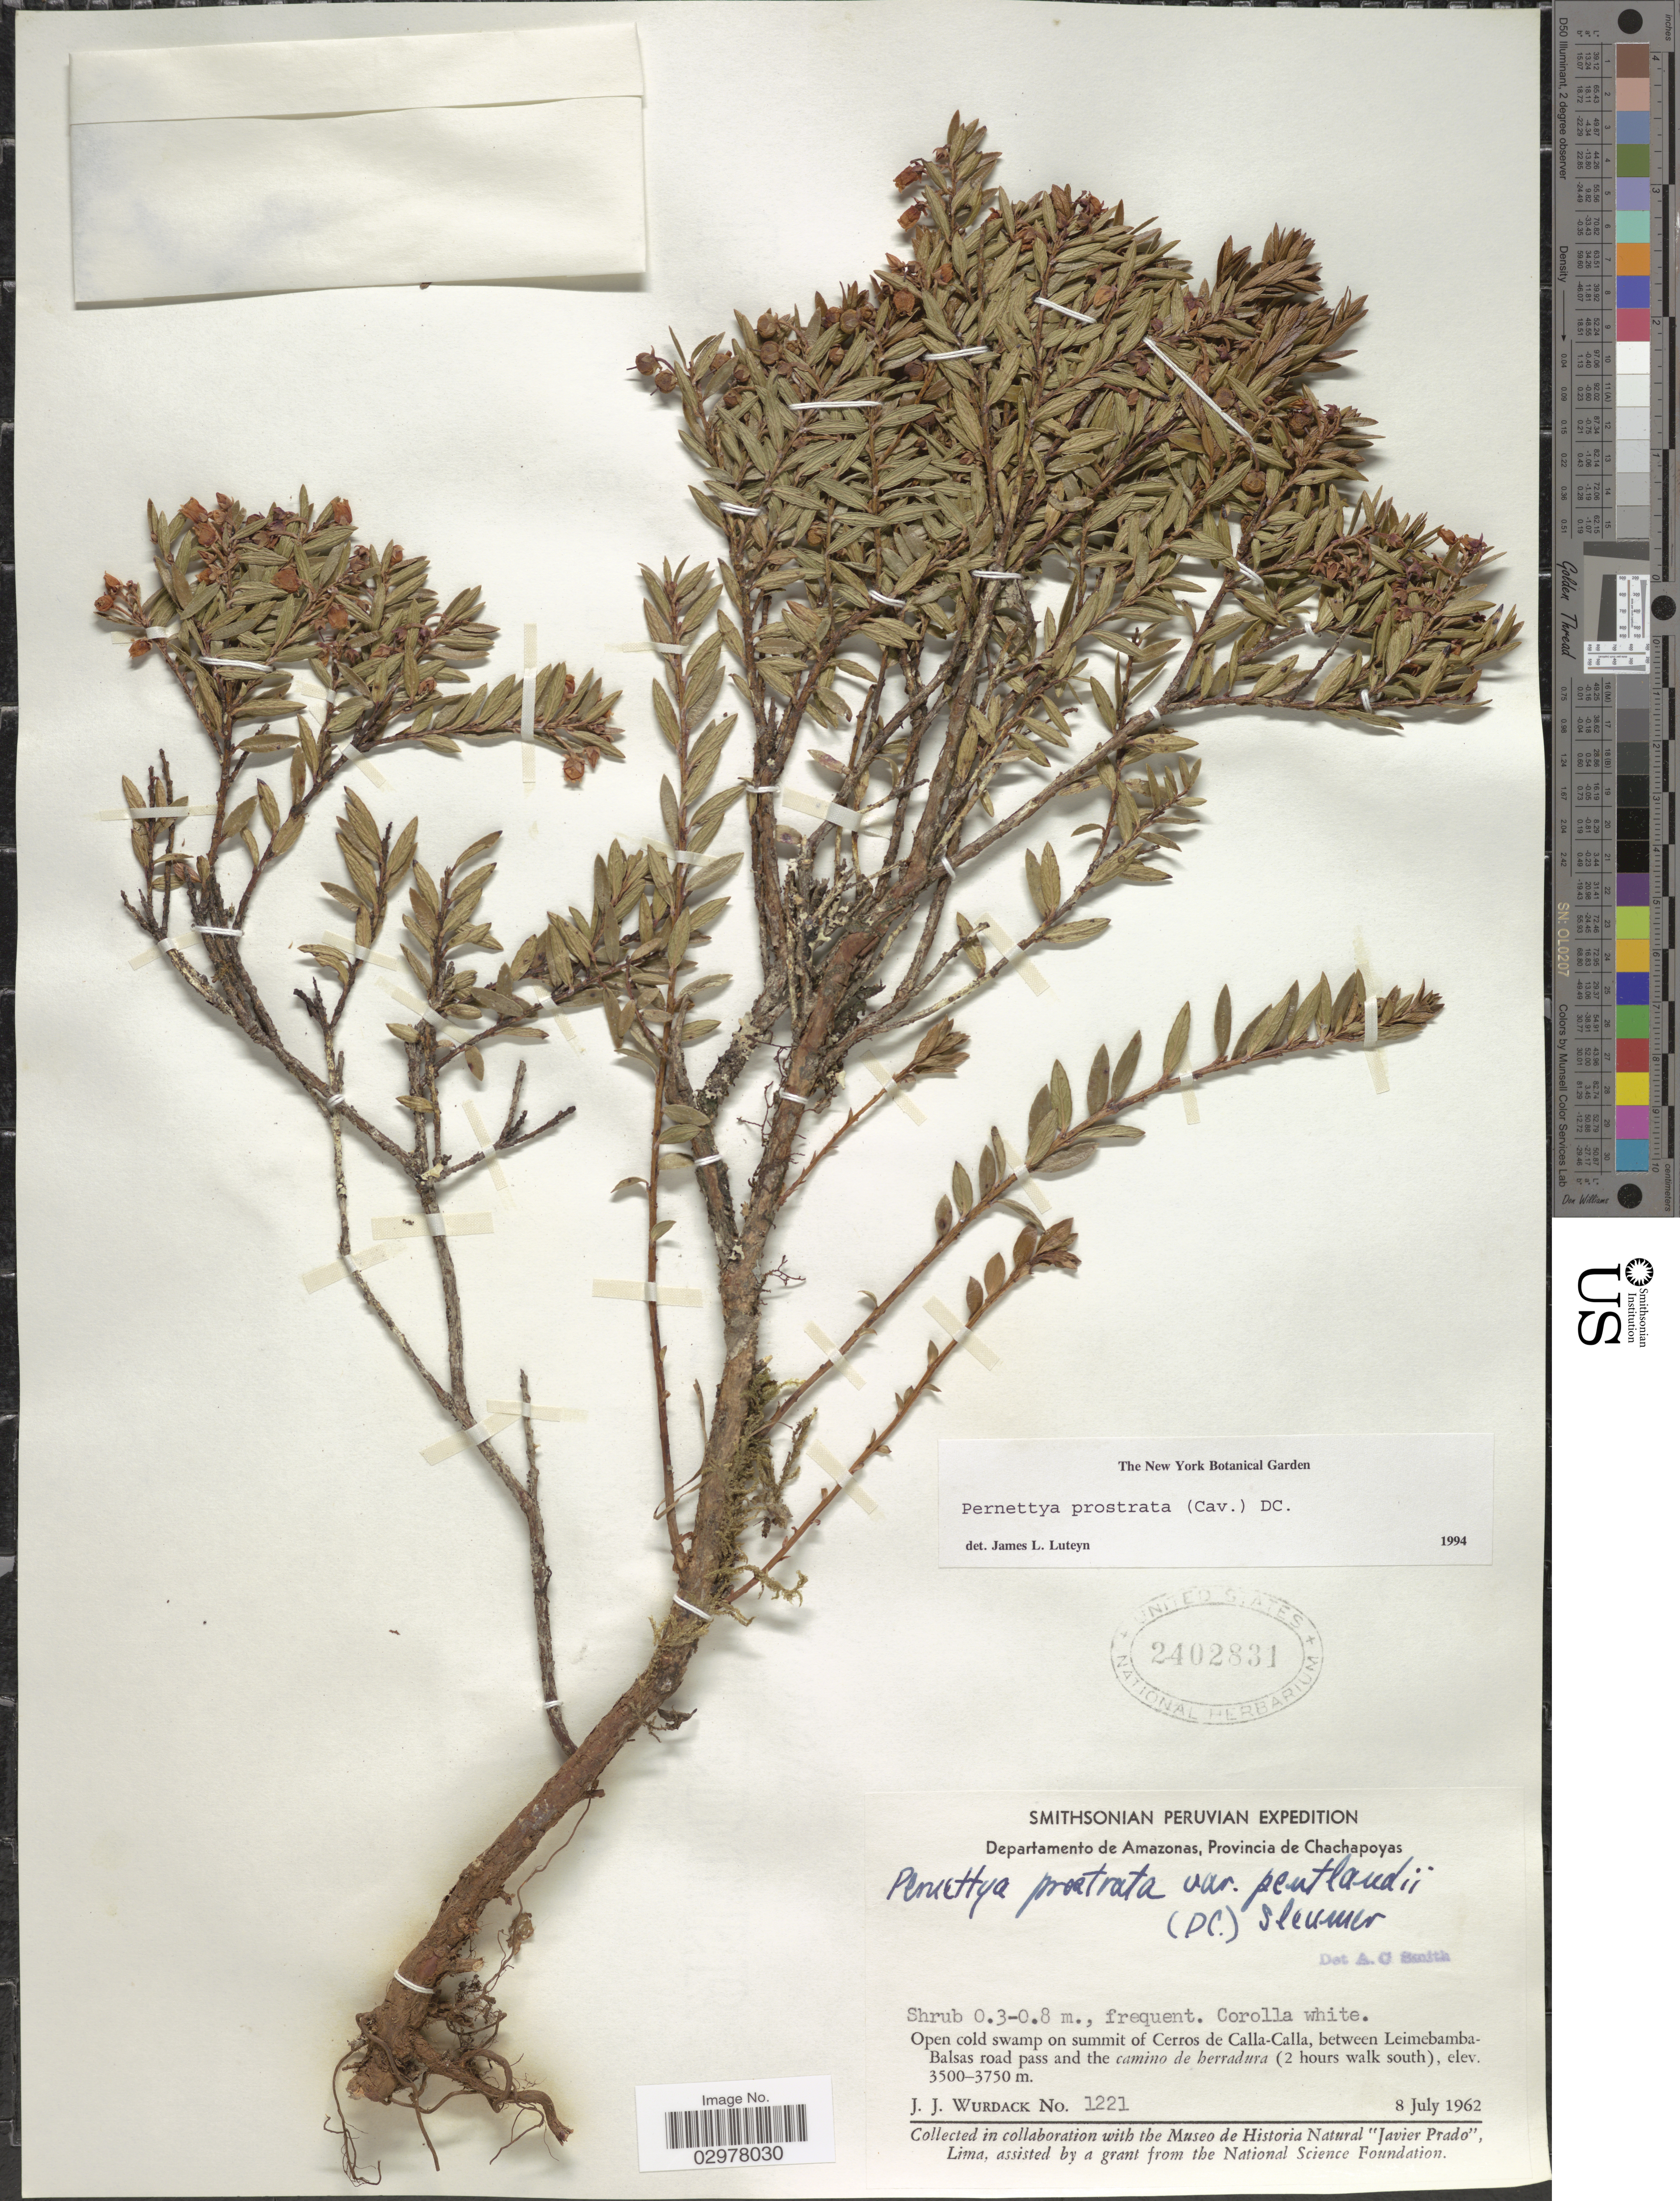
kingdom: Plantae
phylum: Tracheophyta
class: Magnoliopsida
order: Ericales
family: Ericaceae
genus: Pernettya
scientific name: Pernettya prostrata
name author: (Cav.) DC.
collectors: J. J. Wurdack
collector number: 1221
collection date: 1962-07-08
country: Peru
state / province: Amazonas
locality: Departamento de Amazonas, Provincia de Chachapoyas. Open cold swamp on summit of Cerros de Calla-Calla, between Leimebamba-Balsas road pass and the camino de herradura (2 hours walk south).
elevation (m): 3500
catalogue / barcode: US 2402831